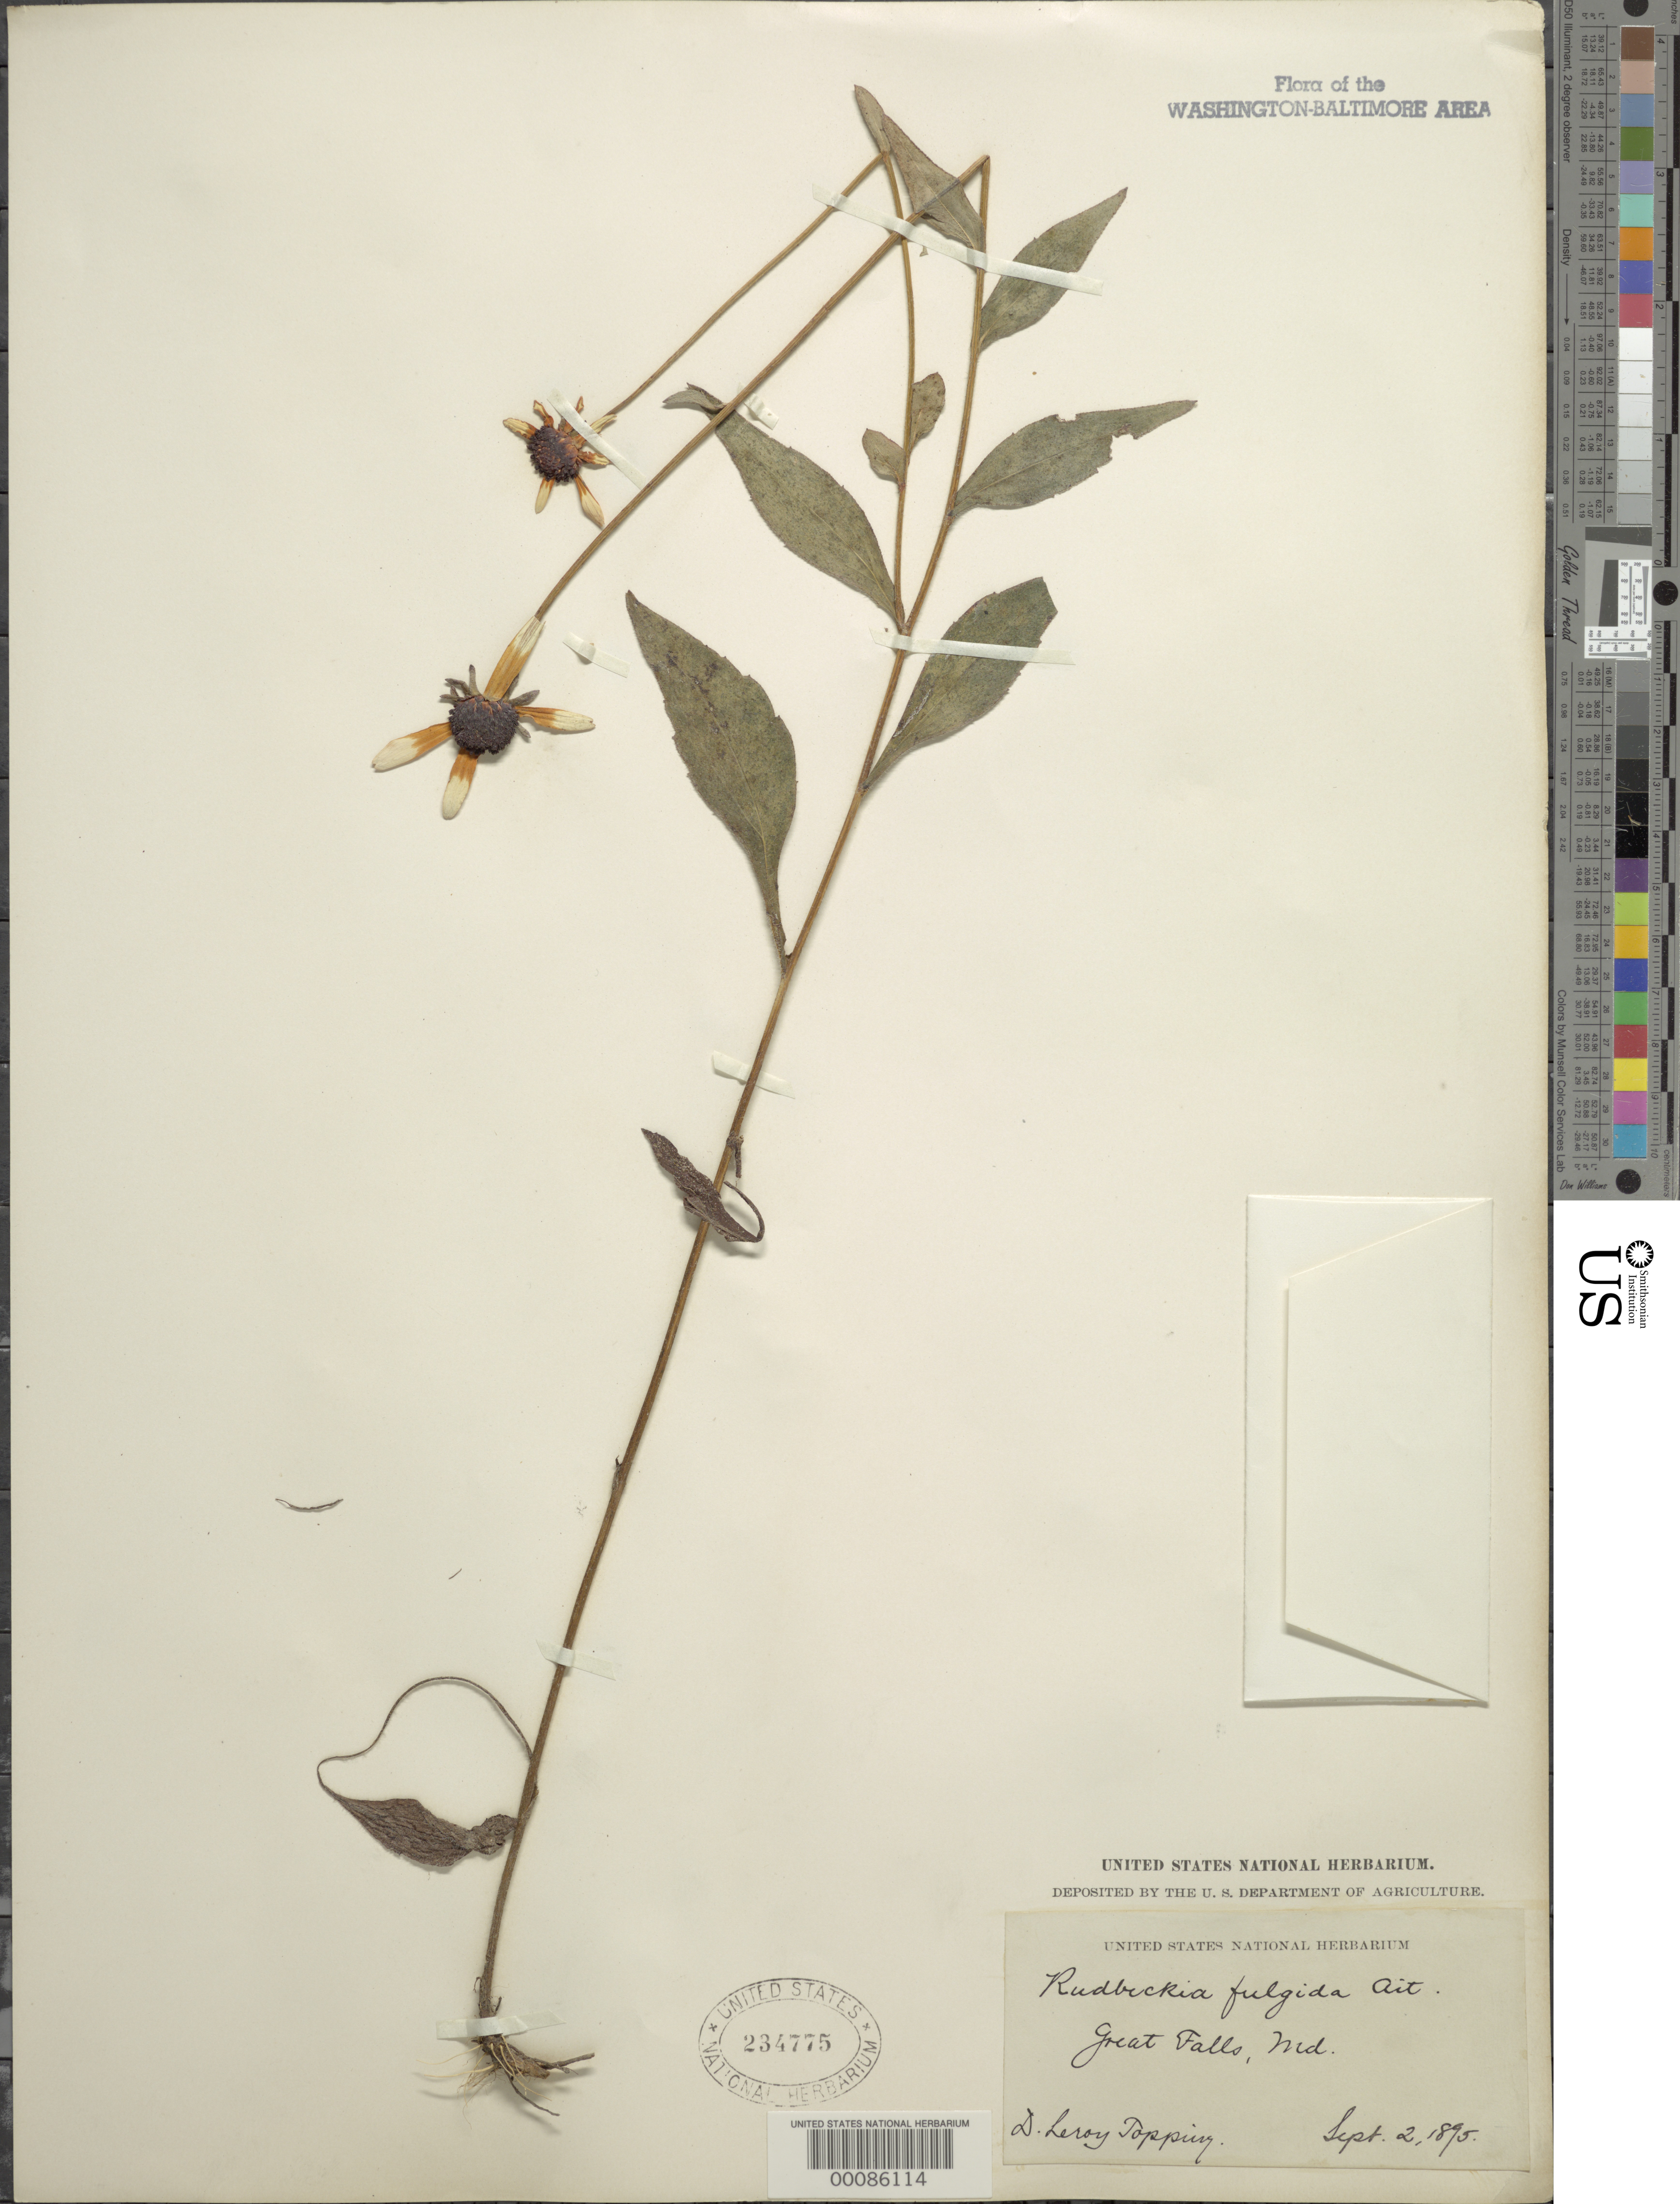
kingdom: Plantae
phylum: Tracheophyta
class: Magnoliopsida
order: Asterales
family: Asteraceae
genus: Rudbeckia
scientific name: Rudbeckia fulgida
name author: Aiton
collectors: D. L. Topping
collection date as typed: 02 Sep 1895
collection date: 1895-09-02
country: United States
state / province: Maryland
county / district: Montgomery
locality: Great Falls C. & O. Canal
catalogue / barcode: US 234775